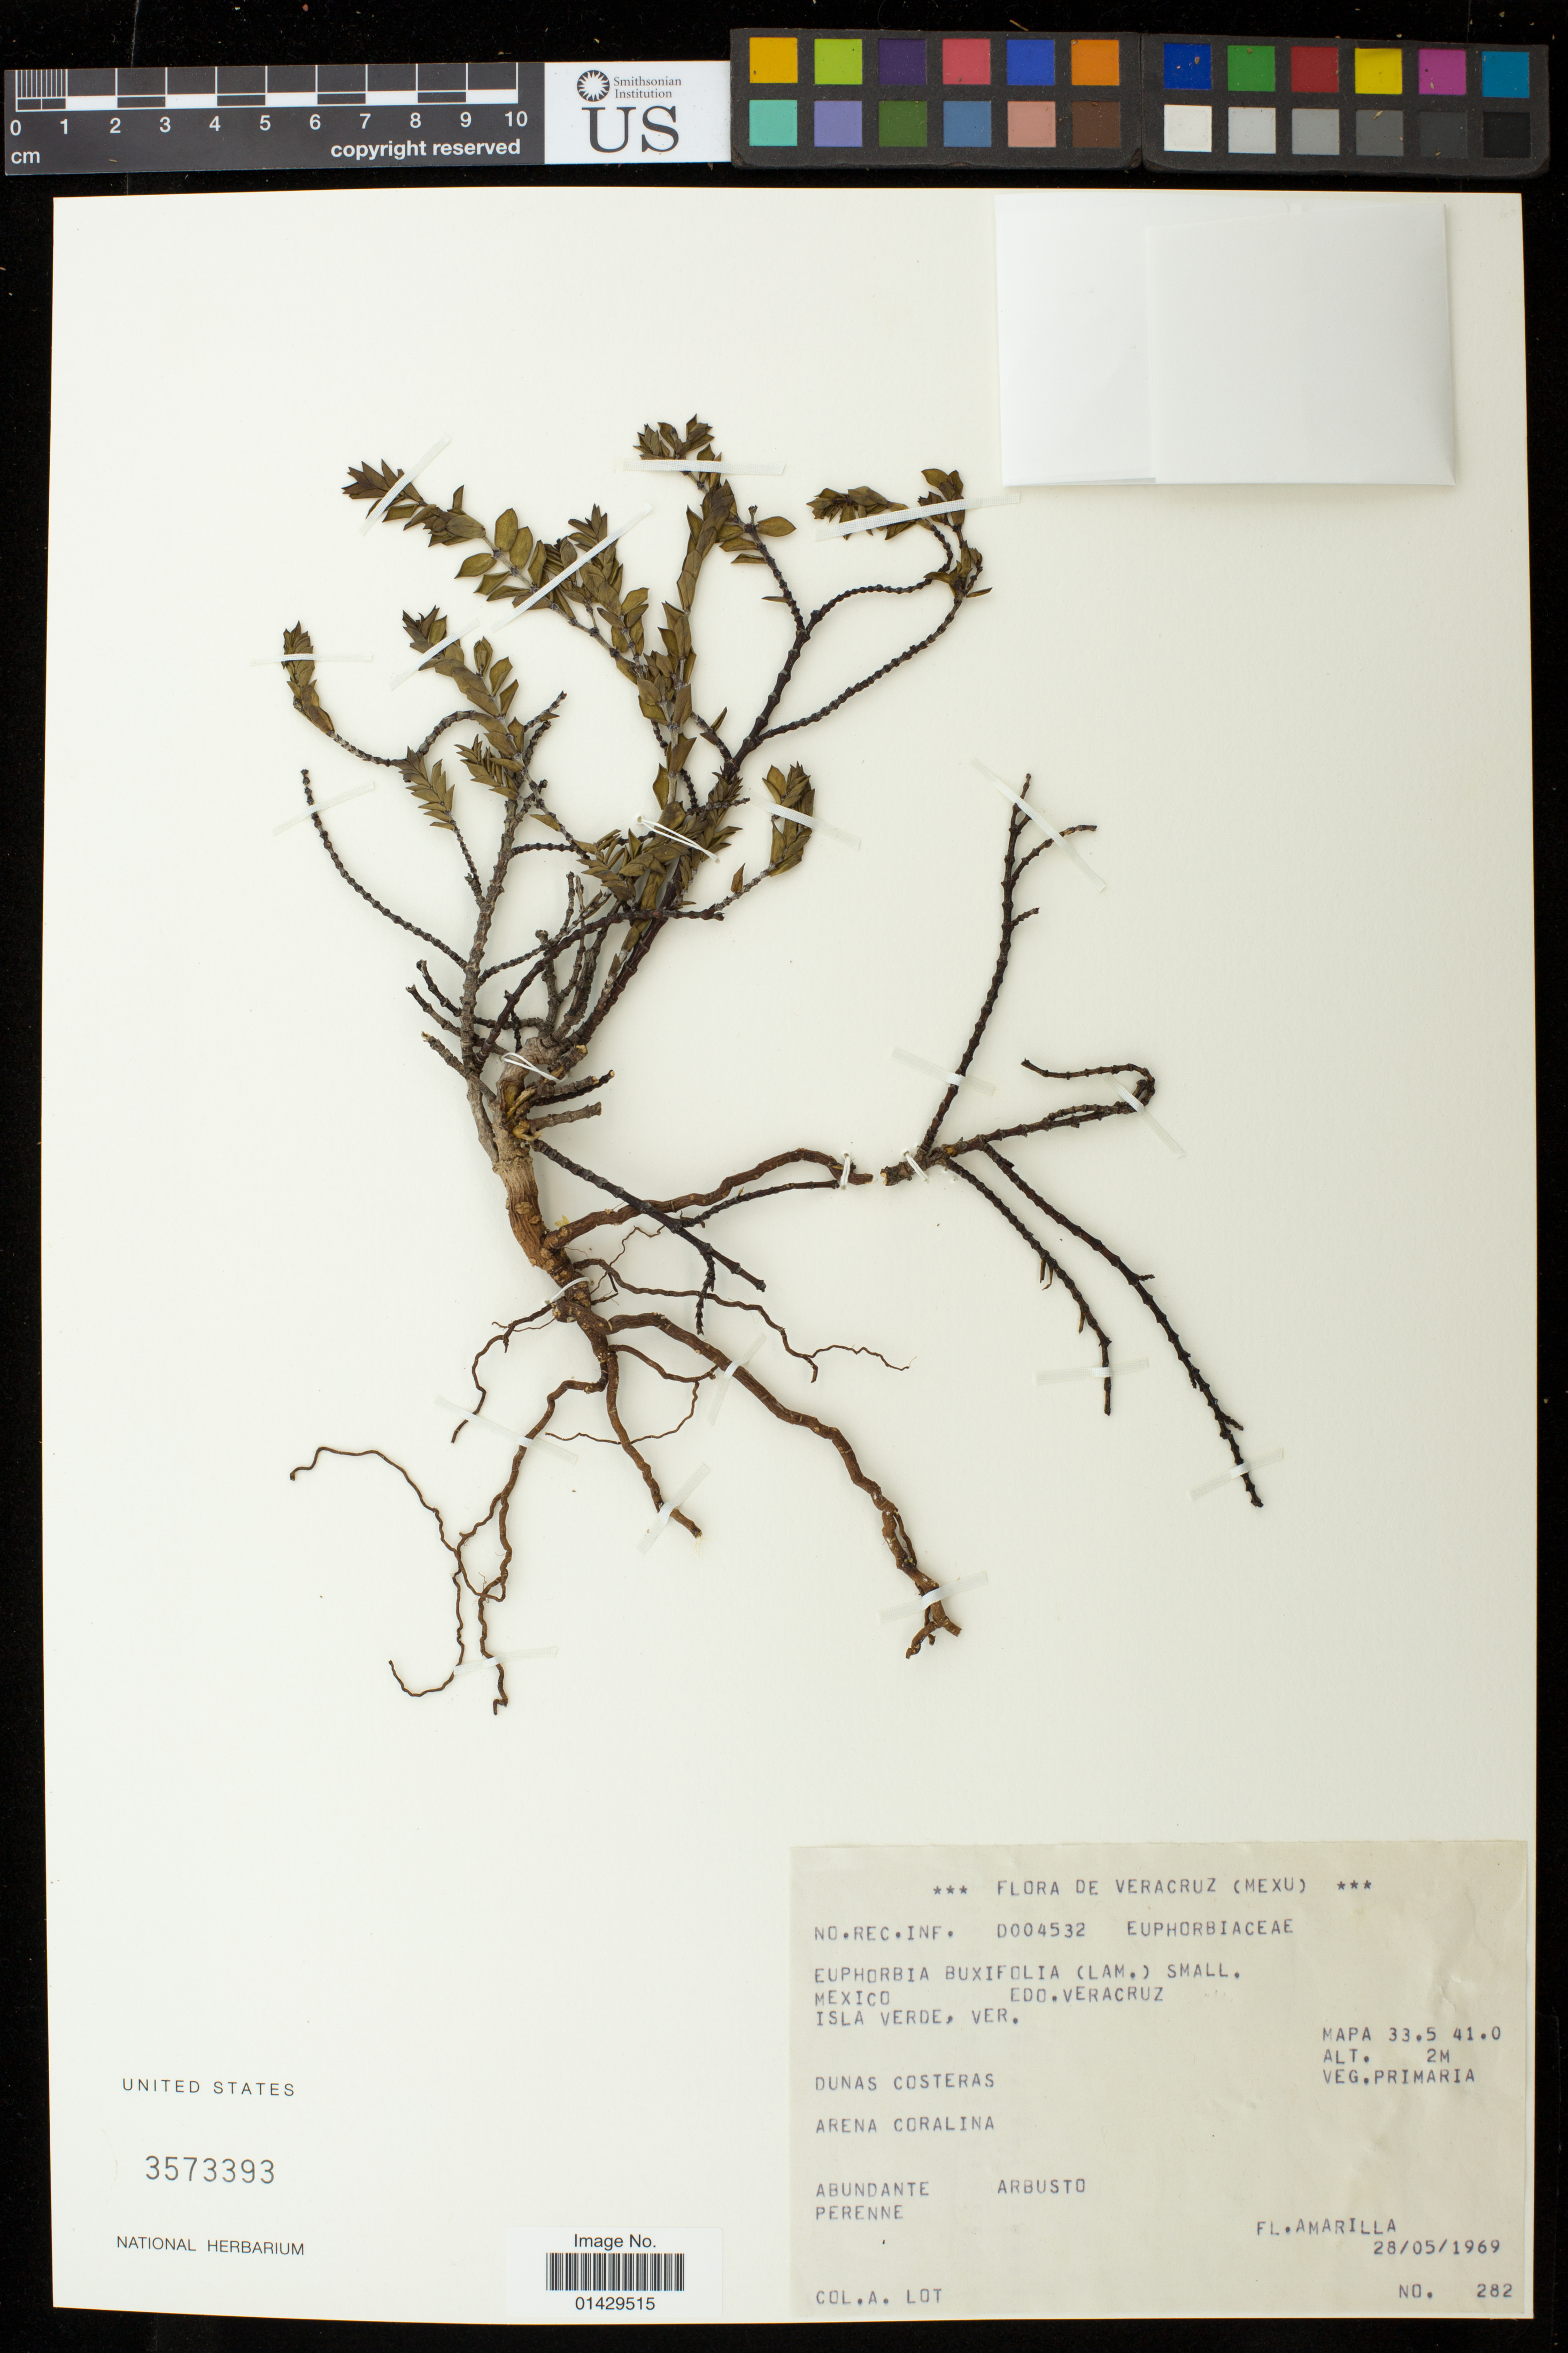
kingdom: Plantae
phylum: Tracheophyta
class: Magnoliopsida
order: Malpighiales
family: Euphorbiaceae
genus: Euphorbia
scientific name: Euphorbia mesembryanthemifolia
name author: Jacq.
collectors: Lot, A.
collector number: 282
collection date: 1969-05-28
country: Mexico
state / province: Veracruz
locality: Isla Verde; Mapa 33.5 41.0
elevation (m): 2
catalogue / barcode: US 3573393